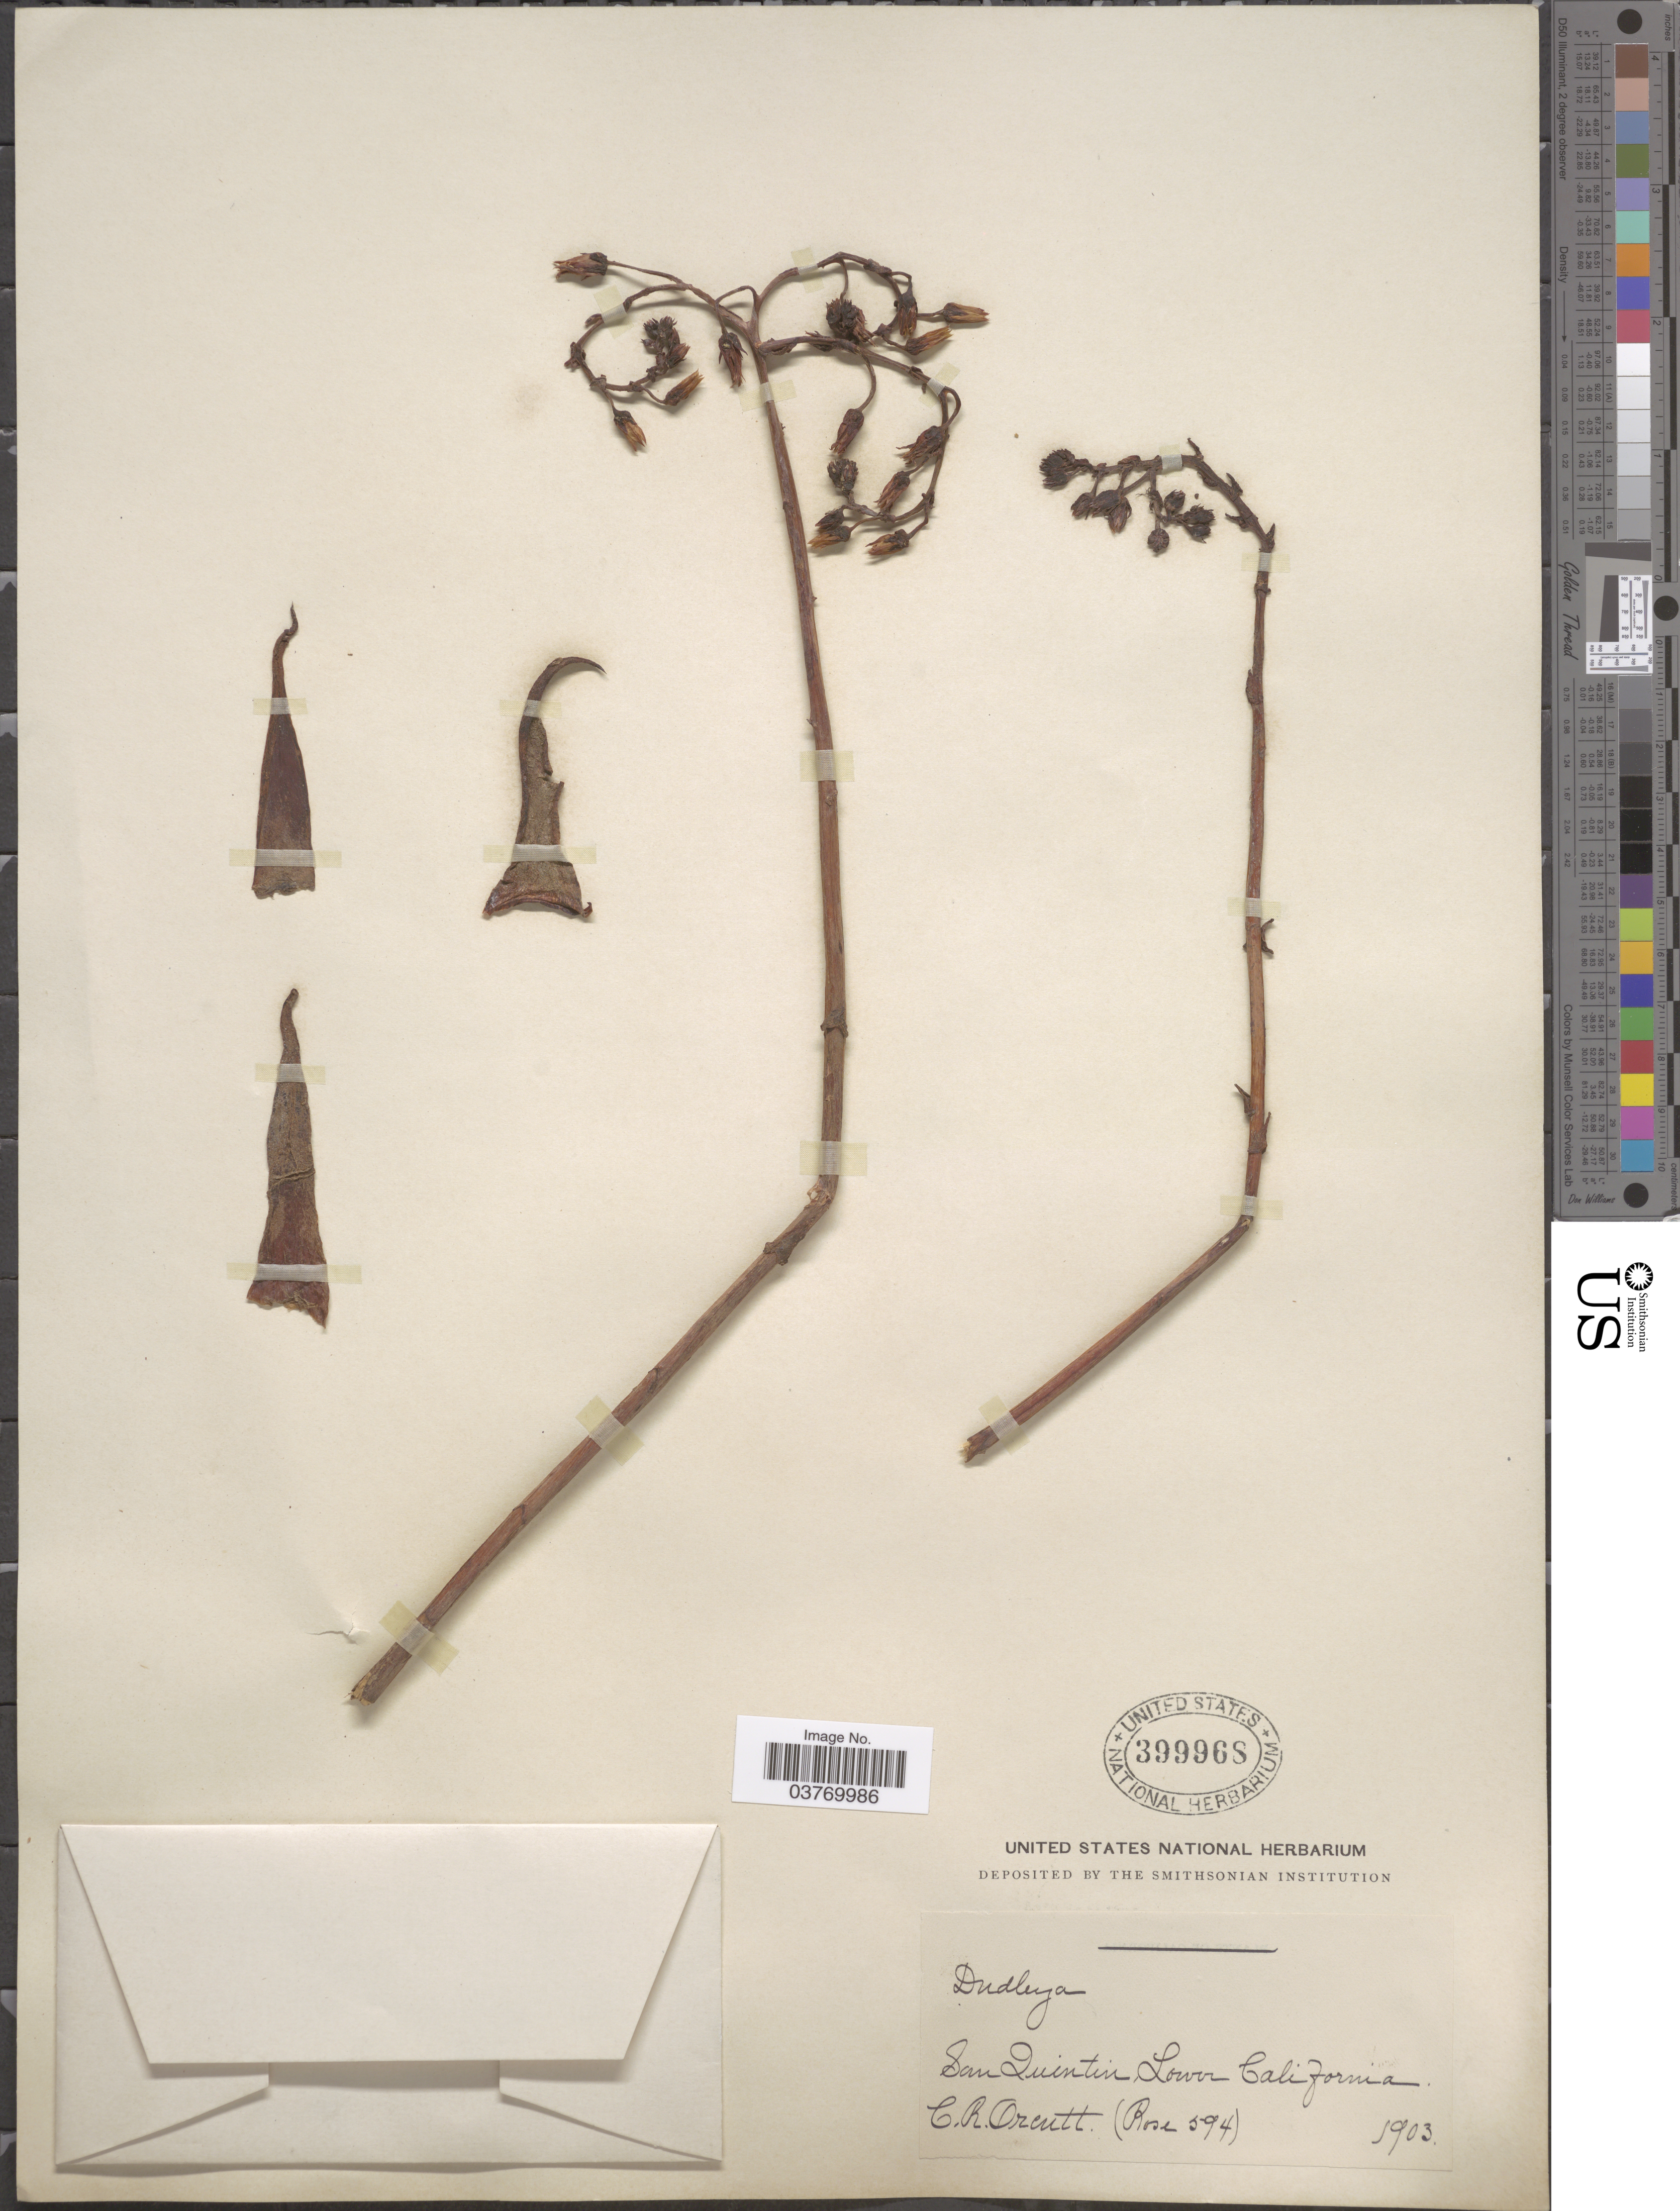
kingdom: Plantae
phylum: Tracheophyta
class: Magnoliopsida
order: Saxifragales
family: Crassulaceae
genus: Dudleya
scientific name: Dudleya cultrata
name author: Rose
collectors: C. R. Orcutt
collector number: Rose 594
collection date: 1903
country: Mexico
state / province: Baja California Norte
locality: San Quintin, Lower California.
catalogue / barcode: US 399968